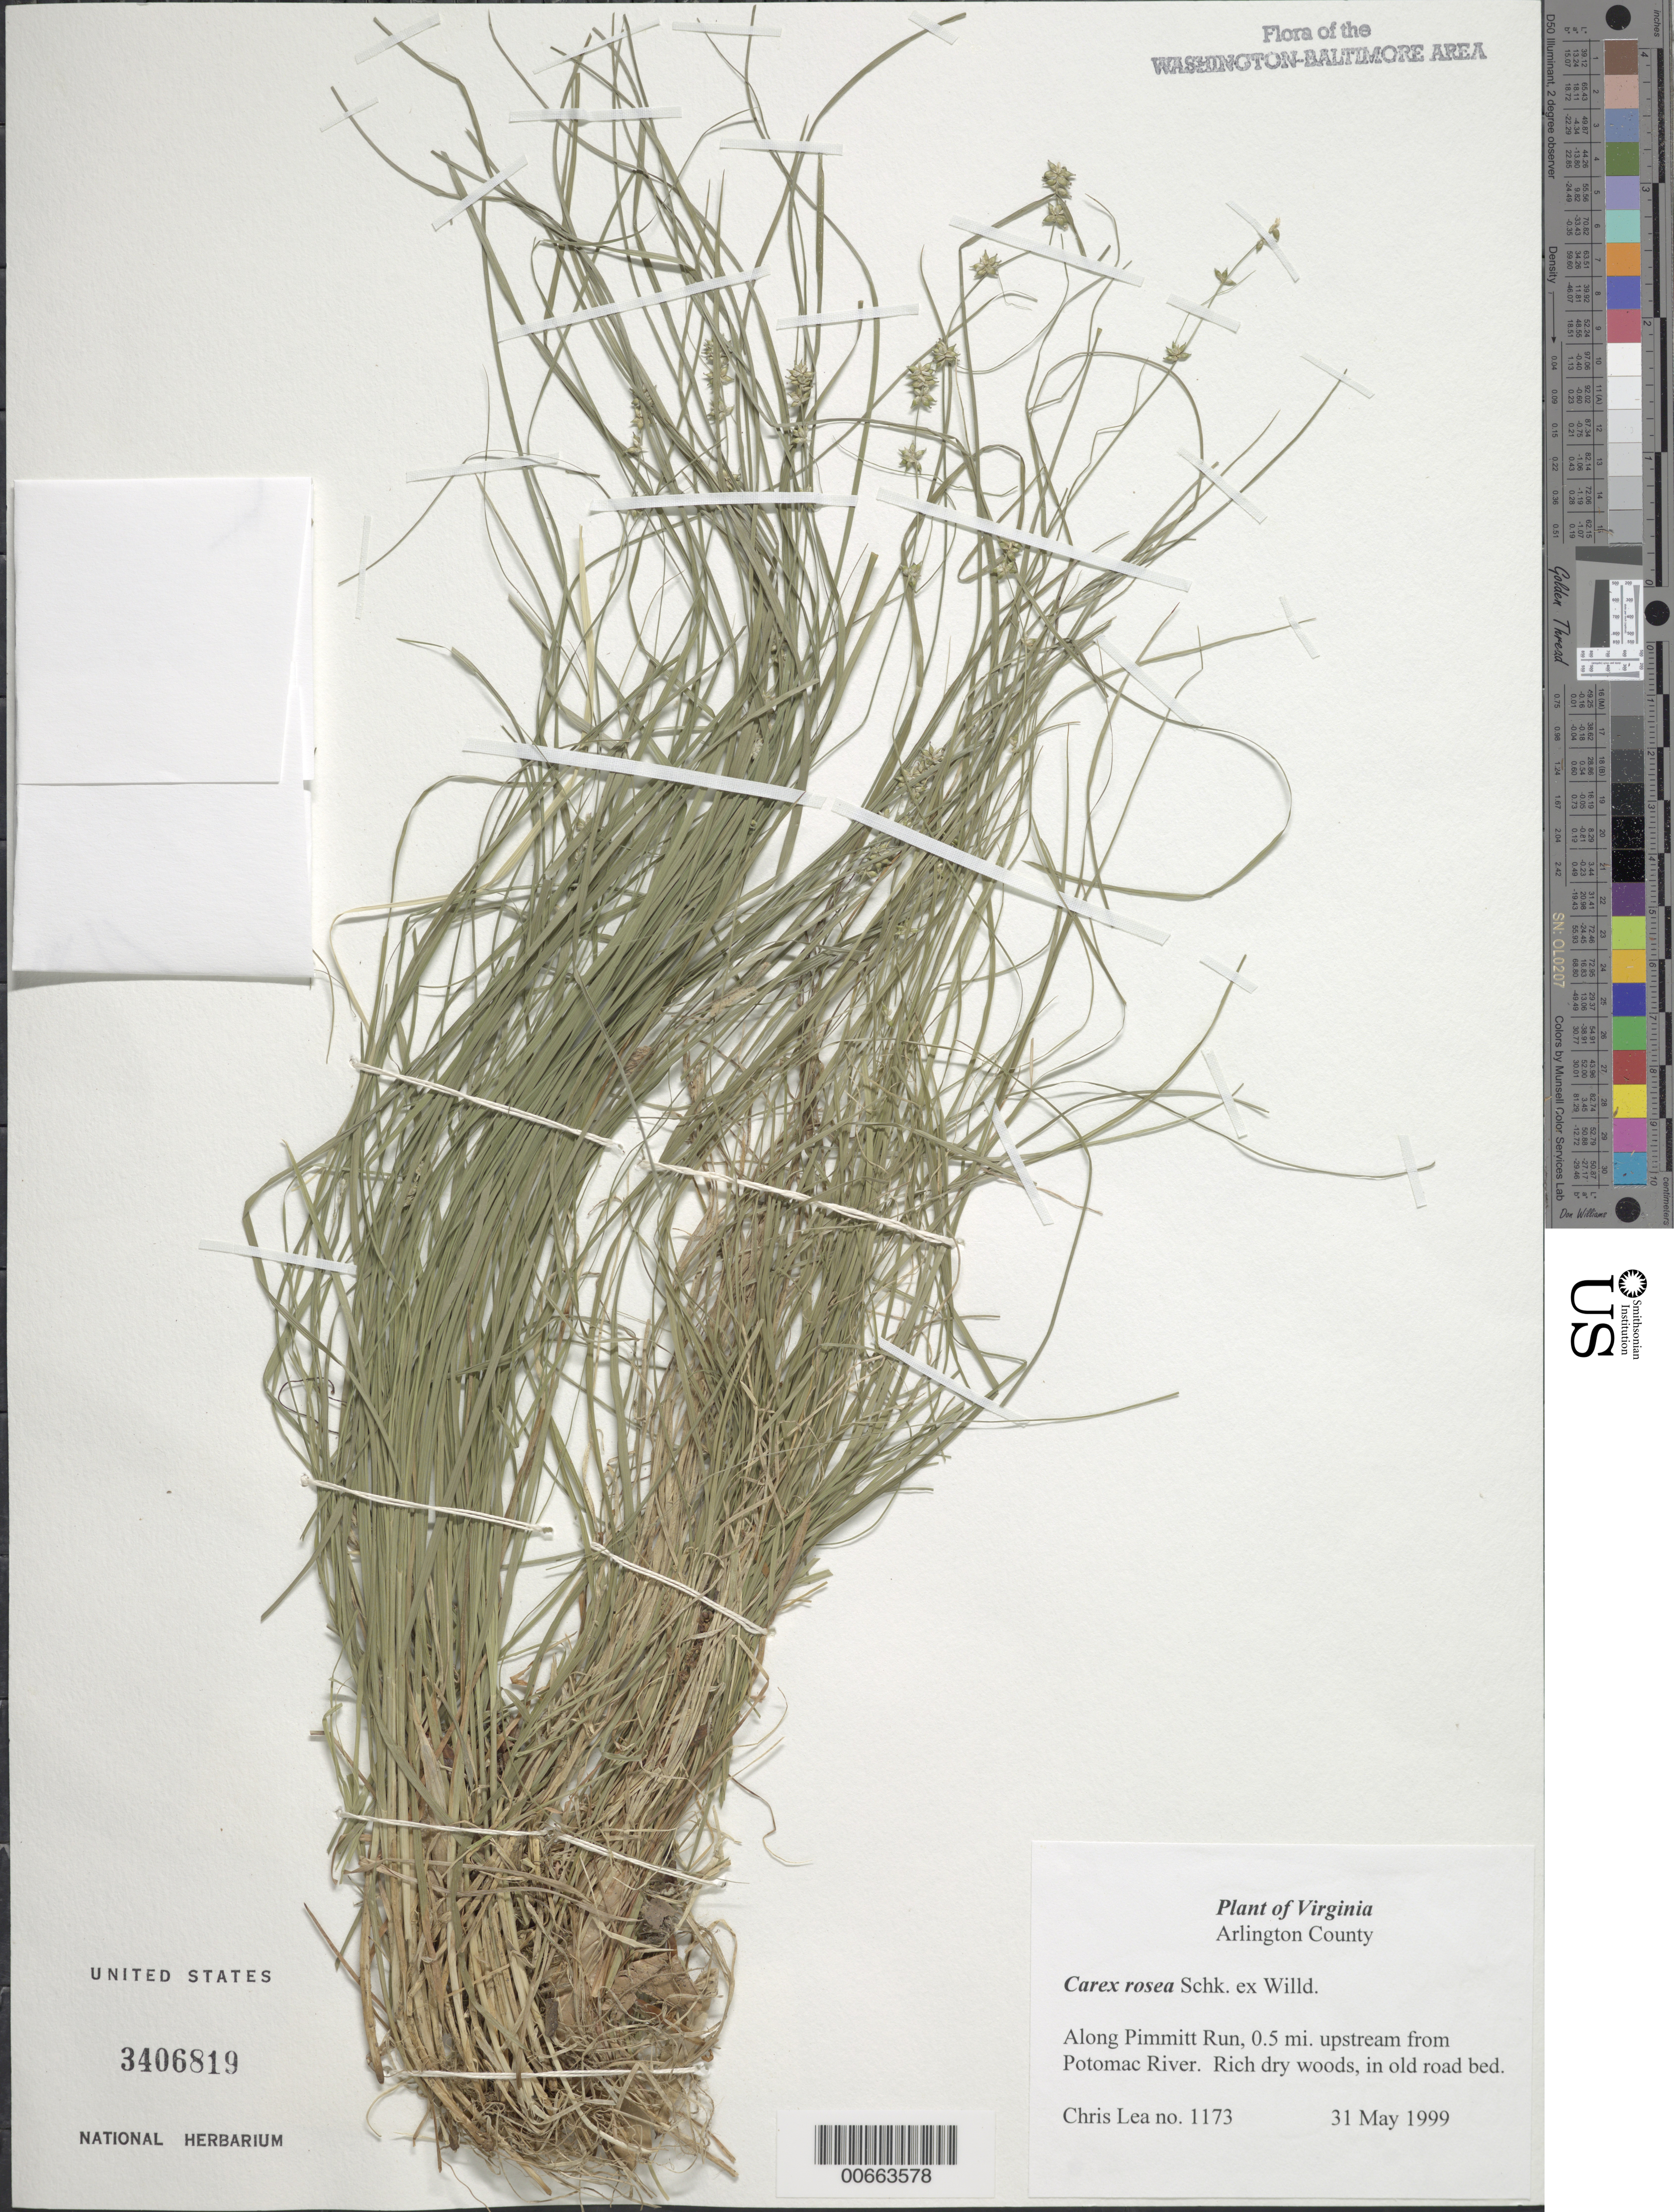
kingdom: Plantae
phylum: Tracheophyta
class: Liliopsida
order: Poales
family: Cyperaceae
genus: Carex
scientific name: Carex rosea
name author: Willd.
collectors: C. Lea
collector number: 1173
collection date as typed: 31 May 1999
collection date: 1999-05-31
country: United States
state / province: Virginia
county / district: Arlington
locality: Along Pimmit Run, 0.5 mi. upstream from Potomac River.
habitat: Dry, rich woods in old road bed.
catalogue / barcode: US 3406819